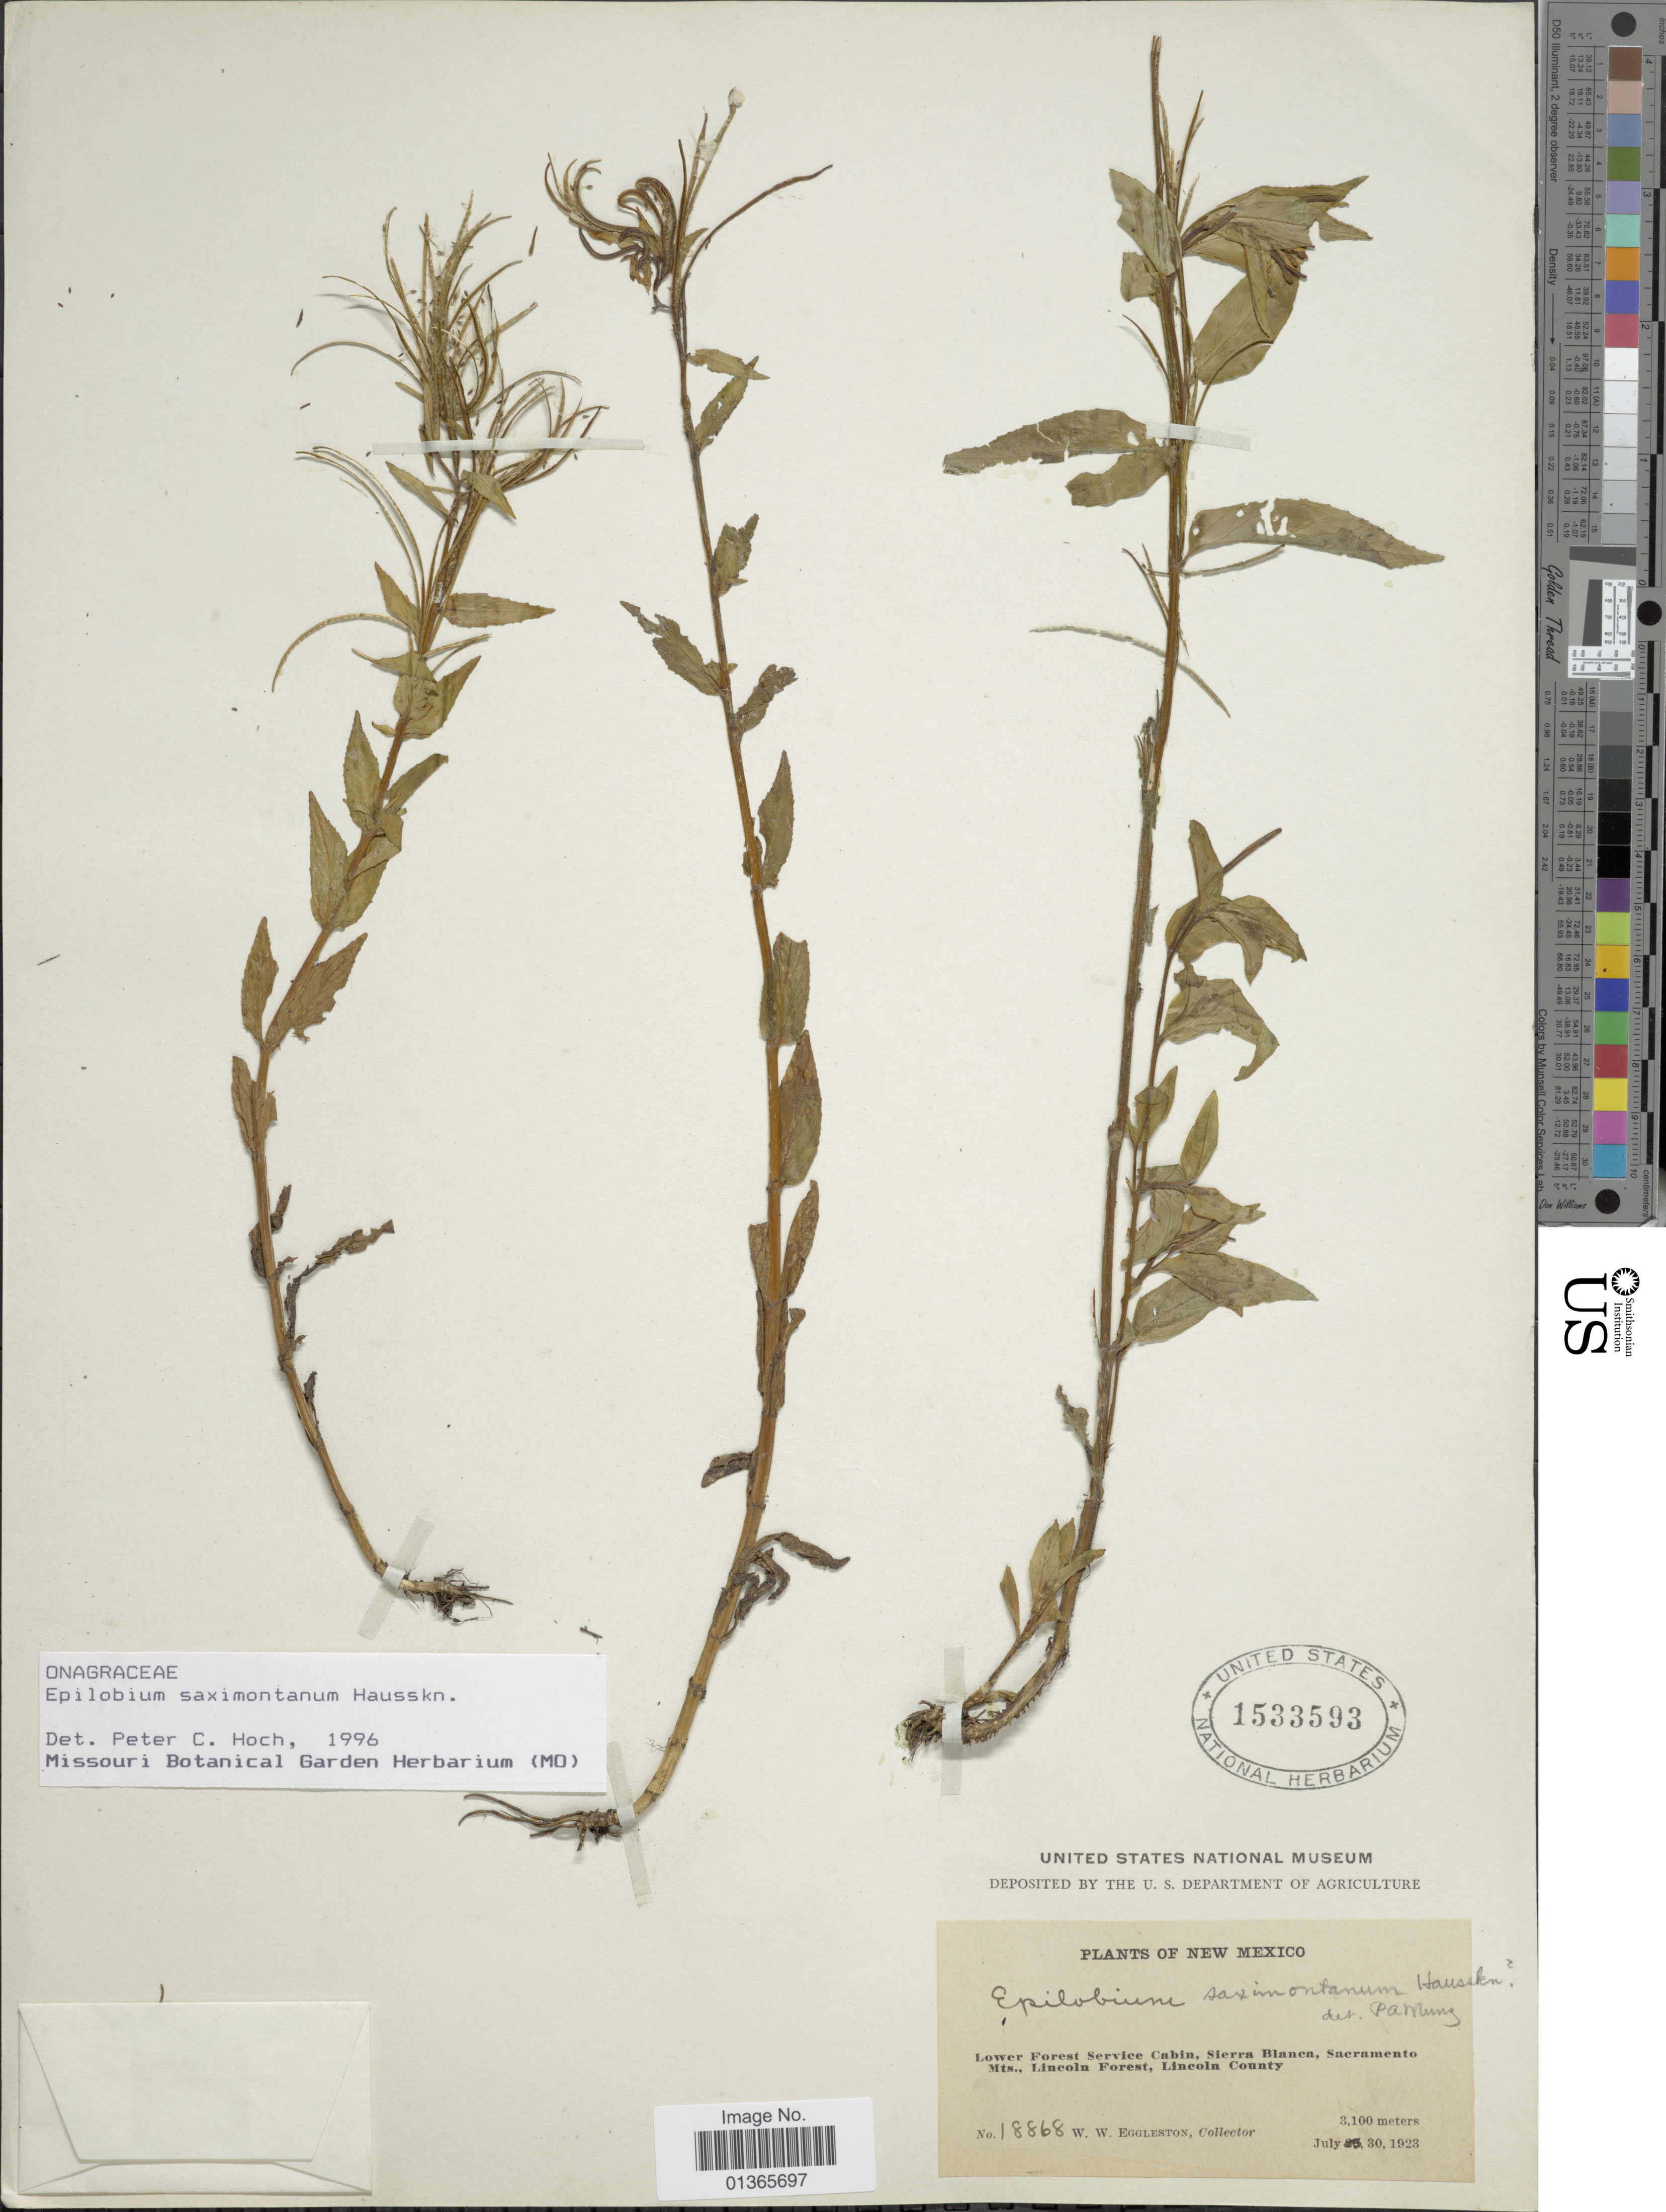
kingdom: Plantae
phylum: Tracheophyta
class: Magnoliopsida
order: Myrtales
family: Onagraceae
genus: Epilobium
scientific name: Epilobium saximontanum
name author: Hausskn.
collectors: W. W. Eggleston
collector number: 18868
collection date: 1923-07-30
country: United States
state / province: New Mexico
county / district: Lincoln County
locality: Lower Forest Service Cabin, Sierra Blanca, Sacramento Mts., Lincoln Forest.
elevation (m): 3100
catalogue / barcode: US 1533593